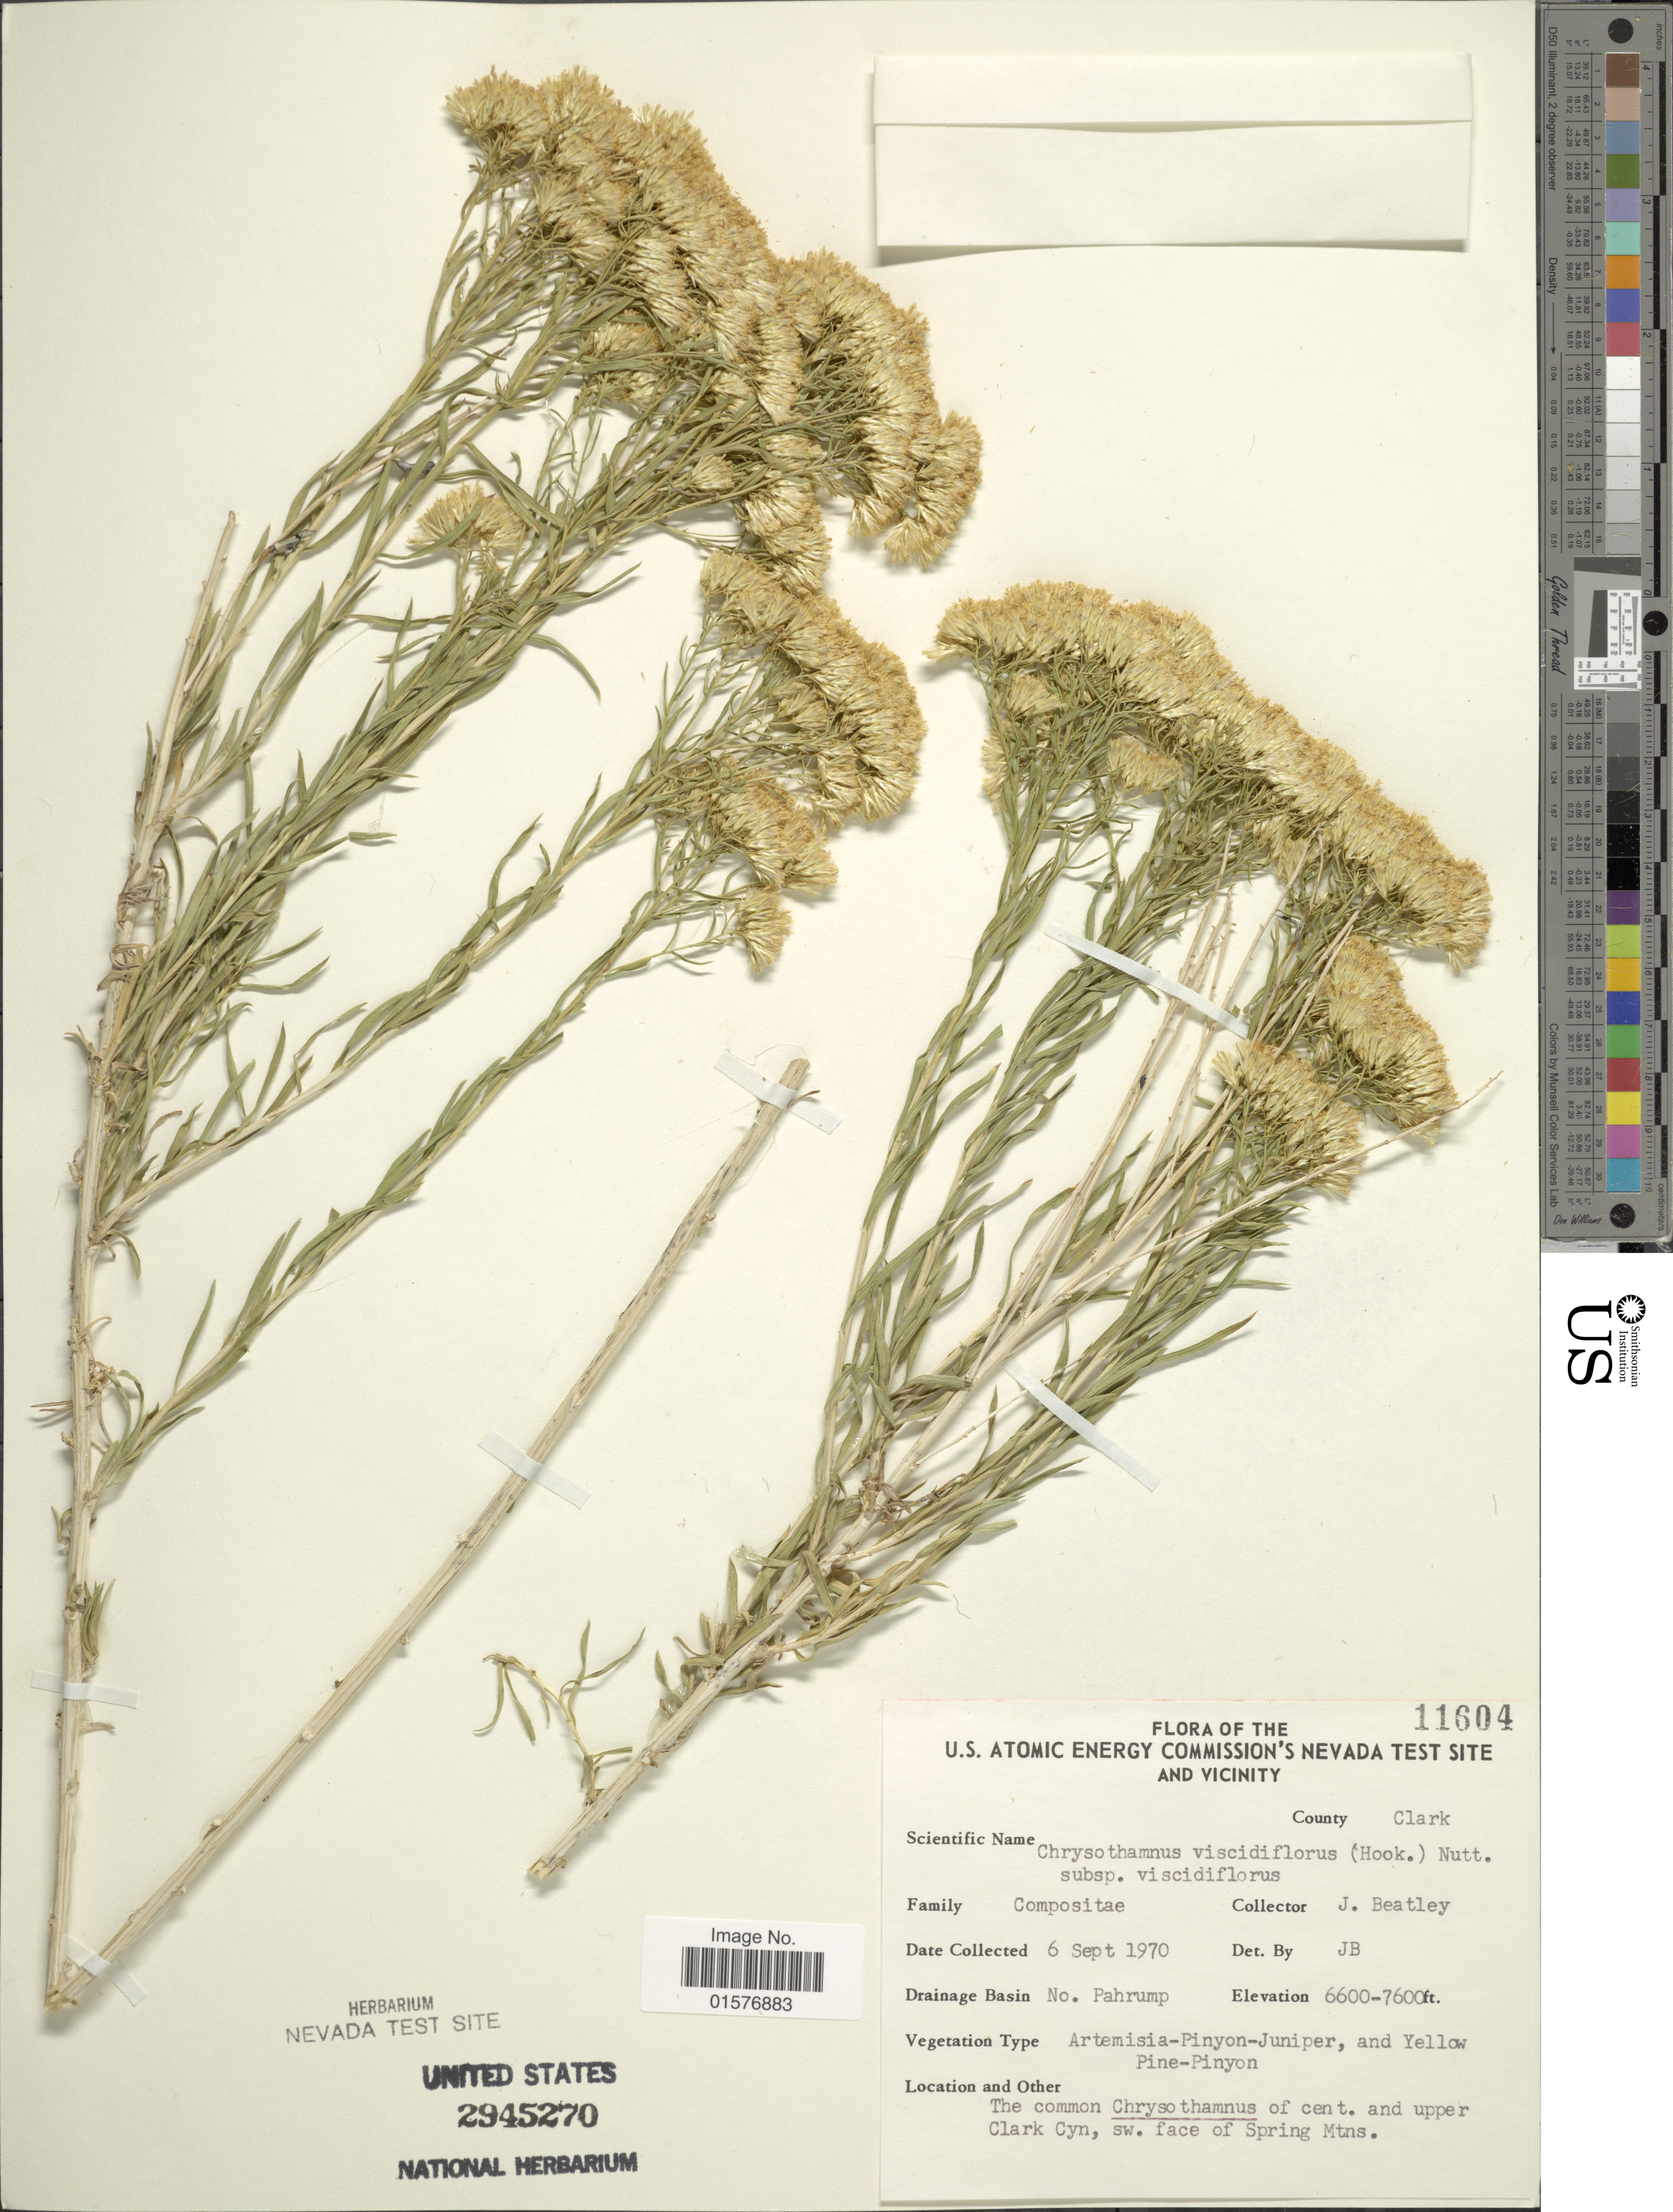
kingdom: Plantae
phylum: Tracheophyta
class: Magnoliopsida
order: Asterales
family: Asteraceae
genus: Chrysothamnus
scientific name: Chrysothamnus viscidiflorus subsp. viscidiflorus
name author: (Hook.) Nutt.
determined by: Urbatsch, Lowell E., Curator (LSU), Louisiana State University (UNITED STATES)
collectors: J. C. Beatley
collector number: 11604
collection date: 1970-09-06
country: United States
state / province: Nevada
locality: U. S. Atomic Energy Commission's Nevada Test Site And Vicinity, County Clark,Drainage Basin No. Pahrump, cent. and upper Clark Cyn, sw. face of Spring Mtns.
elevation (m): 2012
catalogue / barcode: US 2945270